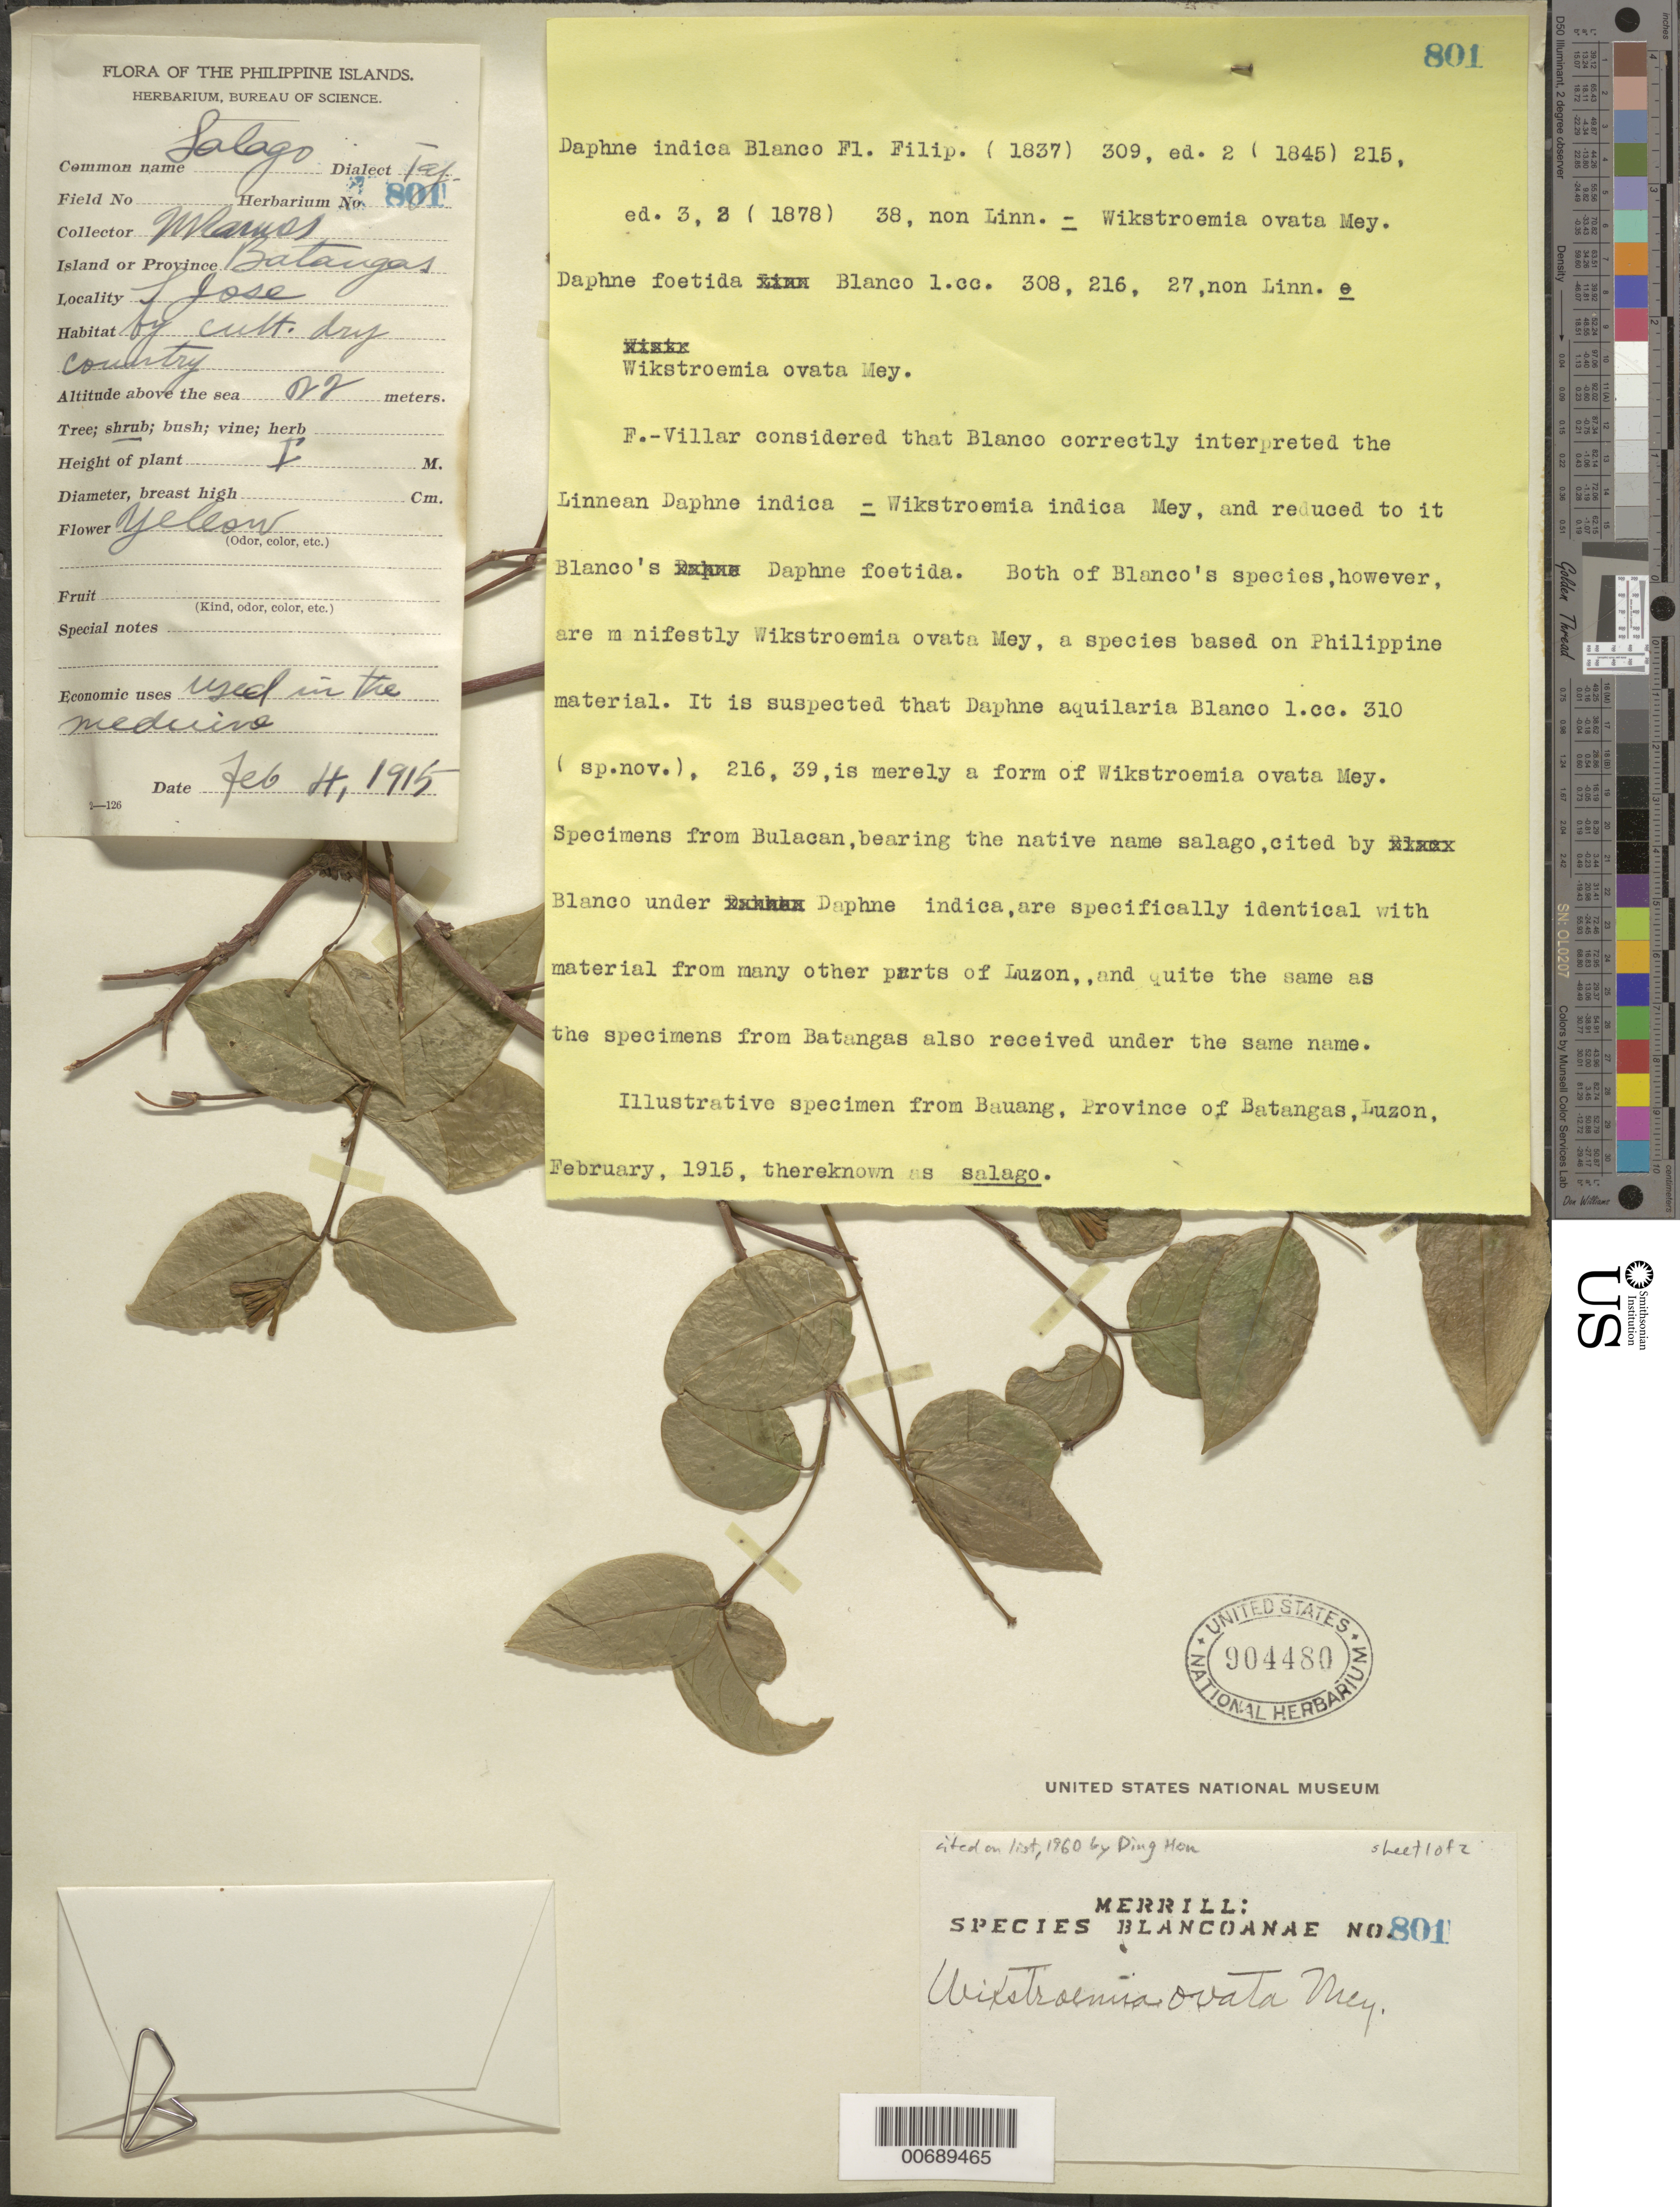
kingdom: Plantae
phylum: Tracheophyta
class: Magnoliopsida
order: Malvales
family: Thymelaeaceae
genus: Wikstroemia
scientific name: Wikstroemia ovata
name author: C.A. Mey.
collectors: M. Ramos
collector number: Sp. Blancoan. 0801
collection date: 1915-02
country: Philippines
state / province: Calabarzon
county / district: Batangas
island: Luzon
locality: San José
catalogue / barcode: US 904480